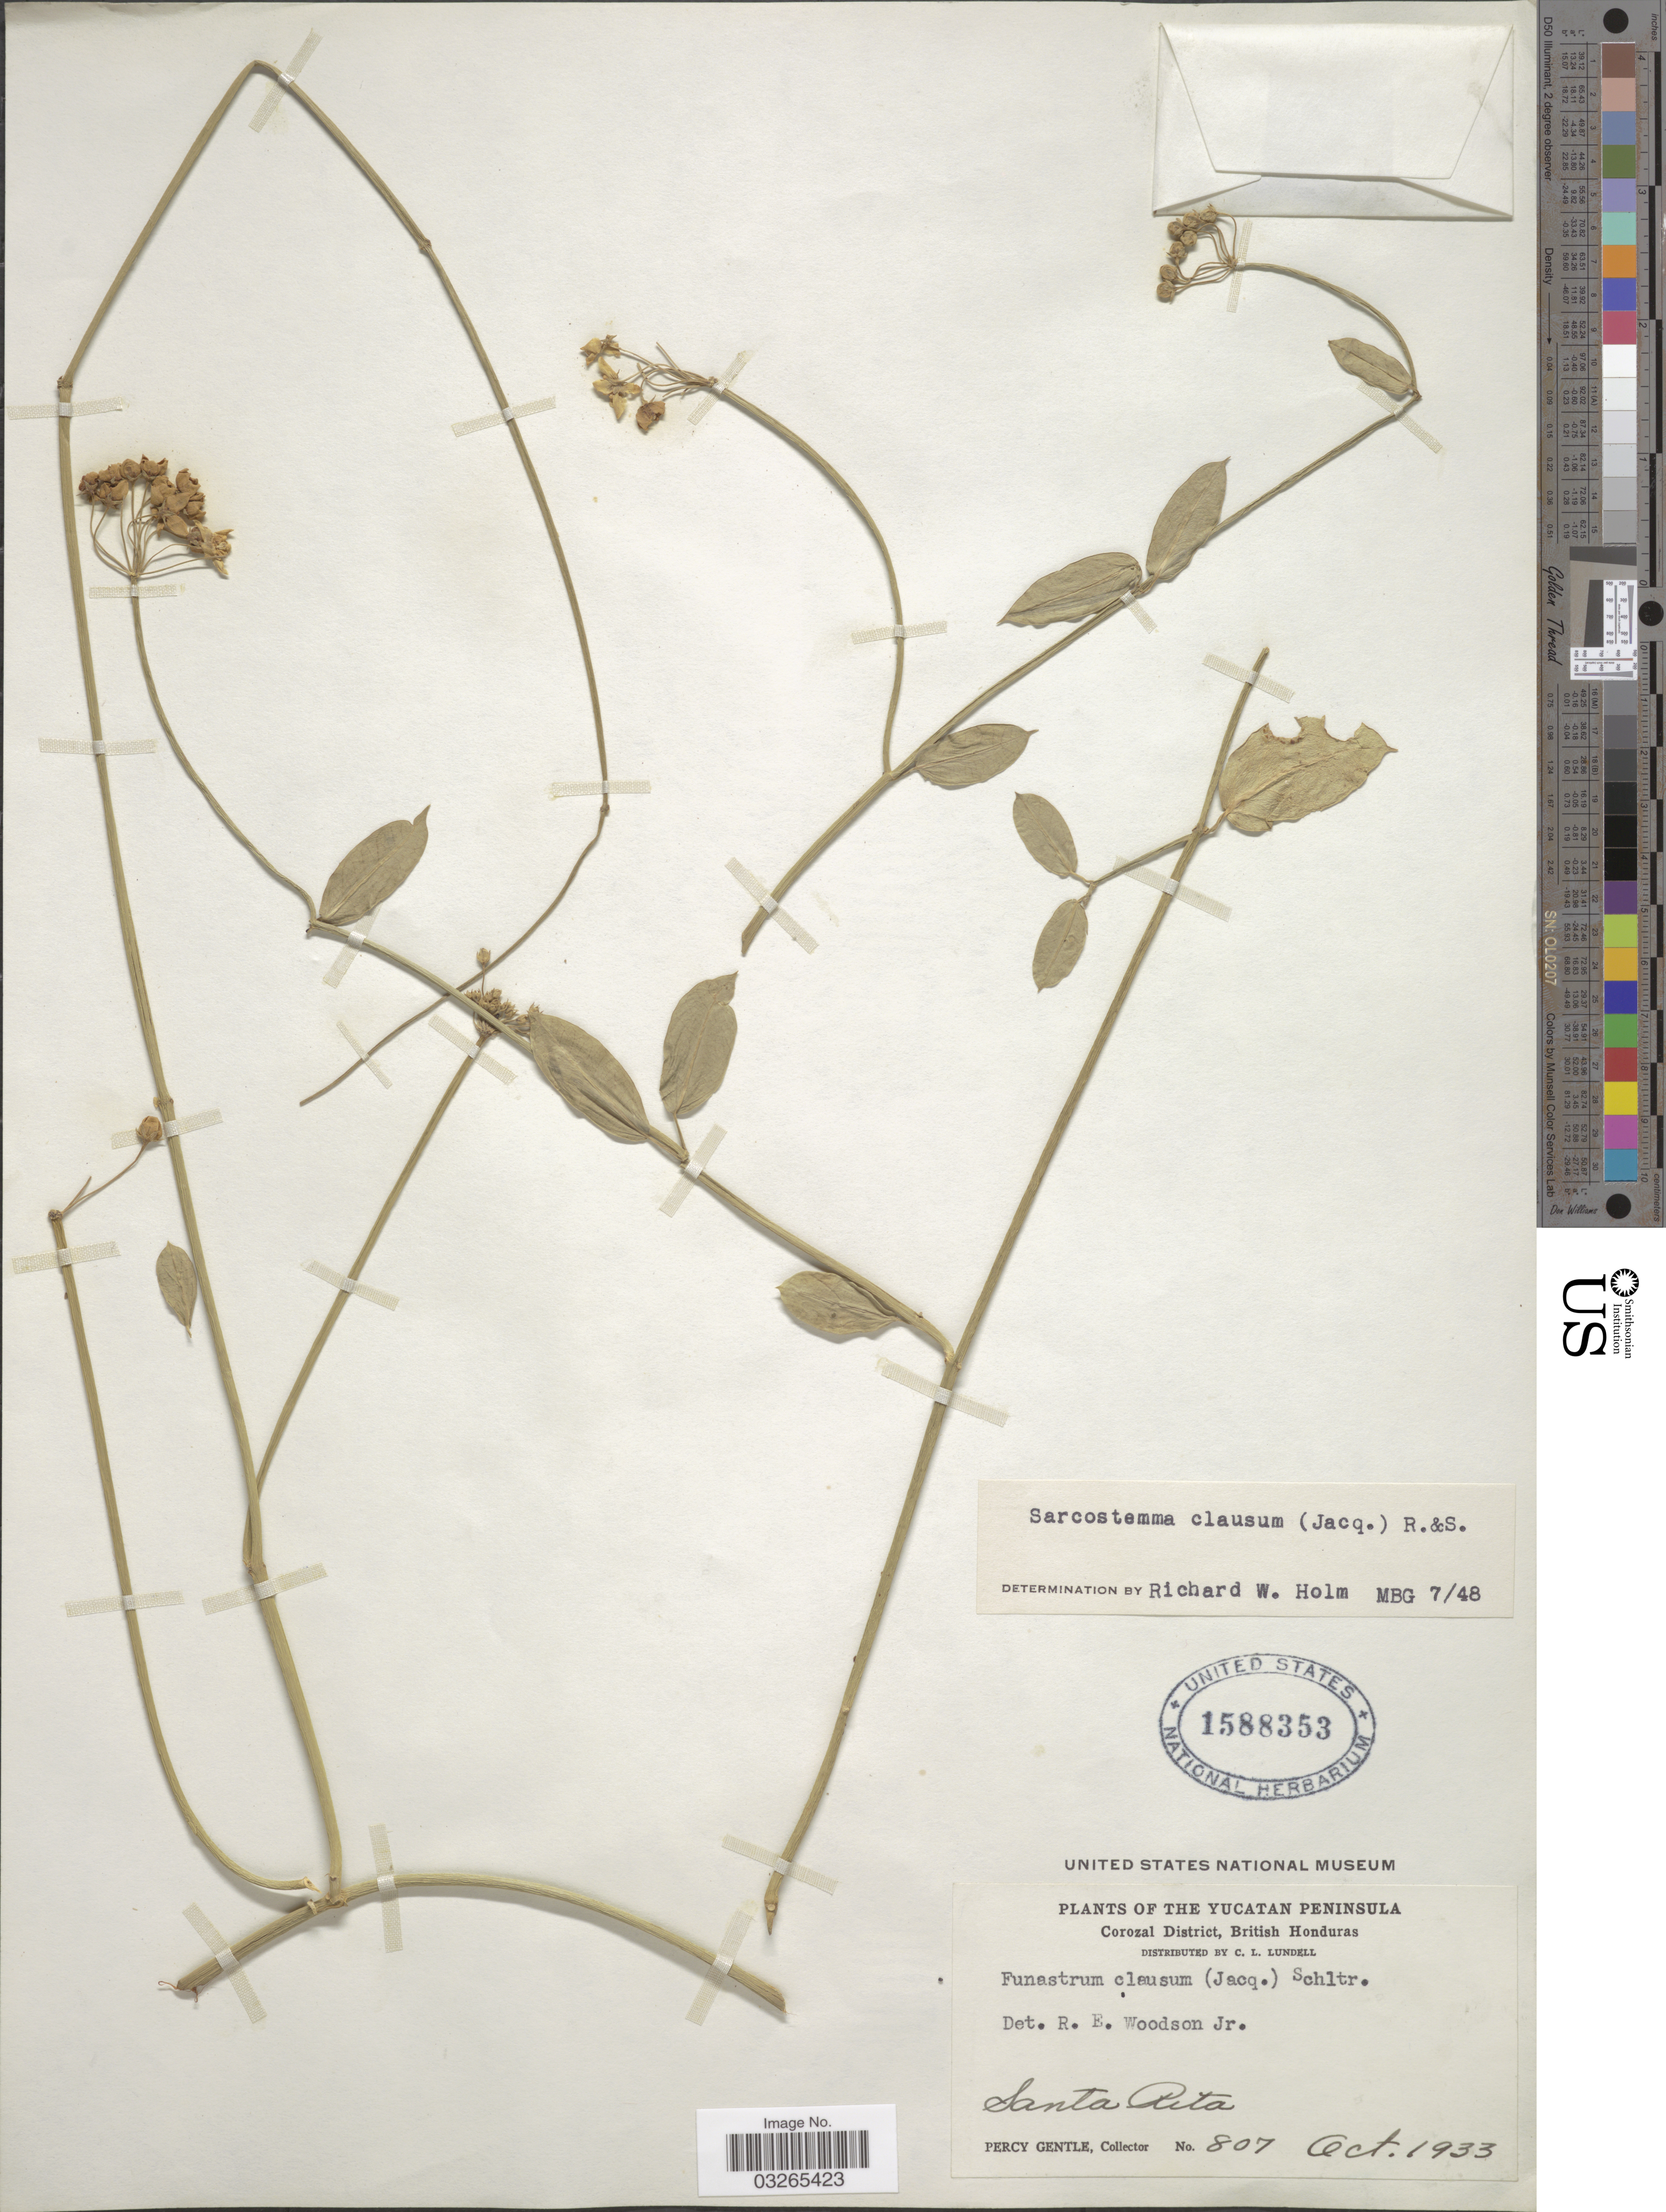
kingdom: Plantae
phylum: Tracheophyta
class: Magnoliopsida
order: Gentianales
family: Apocynaceae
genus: Sarcostemma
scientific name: Sarcostemma clausum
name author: (Jacq.) Schult.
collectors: P. H. Gentle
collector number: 807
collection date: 1933-10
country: Belize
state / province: Corozal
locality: The Yucatan Peninsula. Corozal District, British Honduras. Santa Rita.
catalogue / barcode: US 1588353